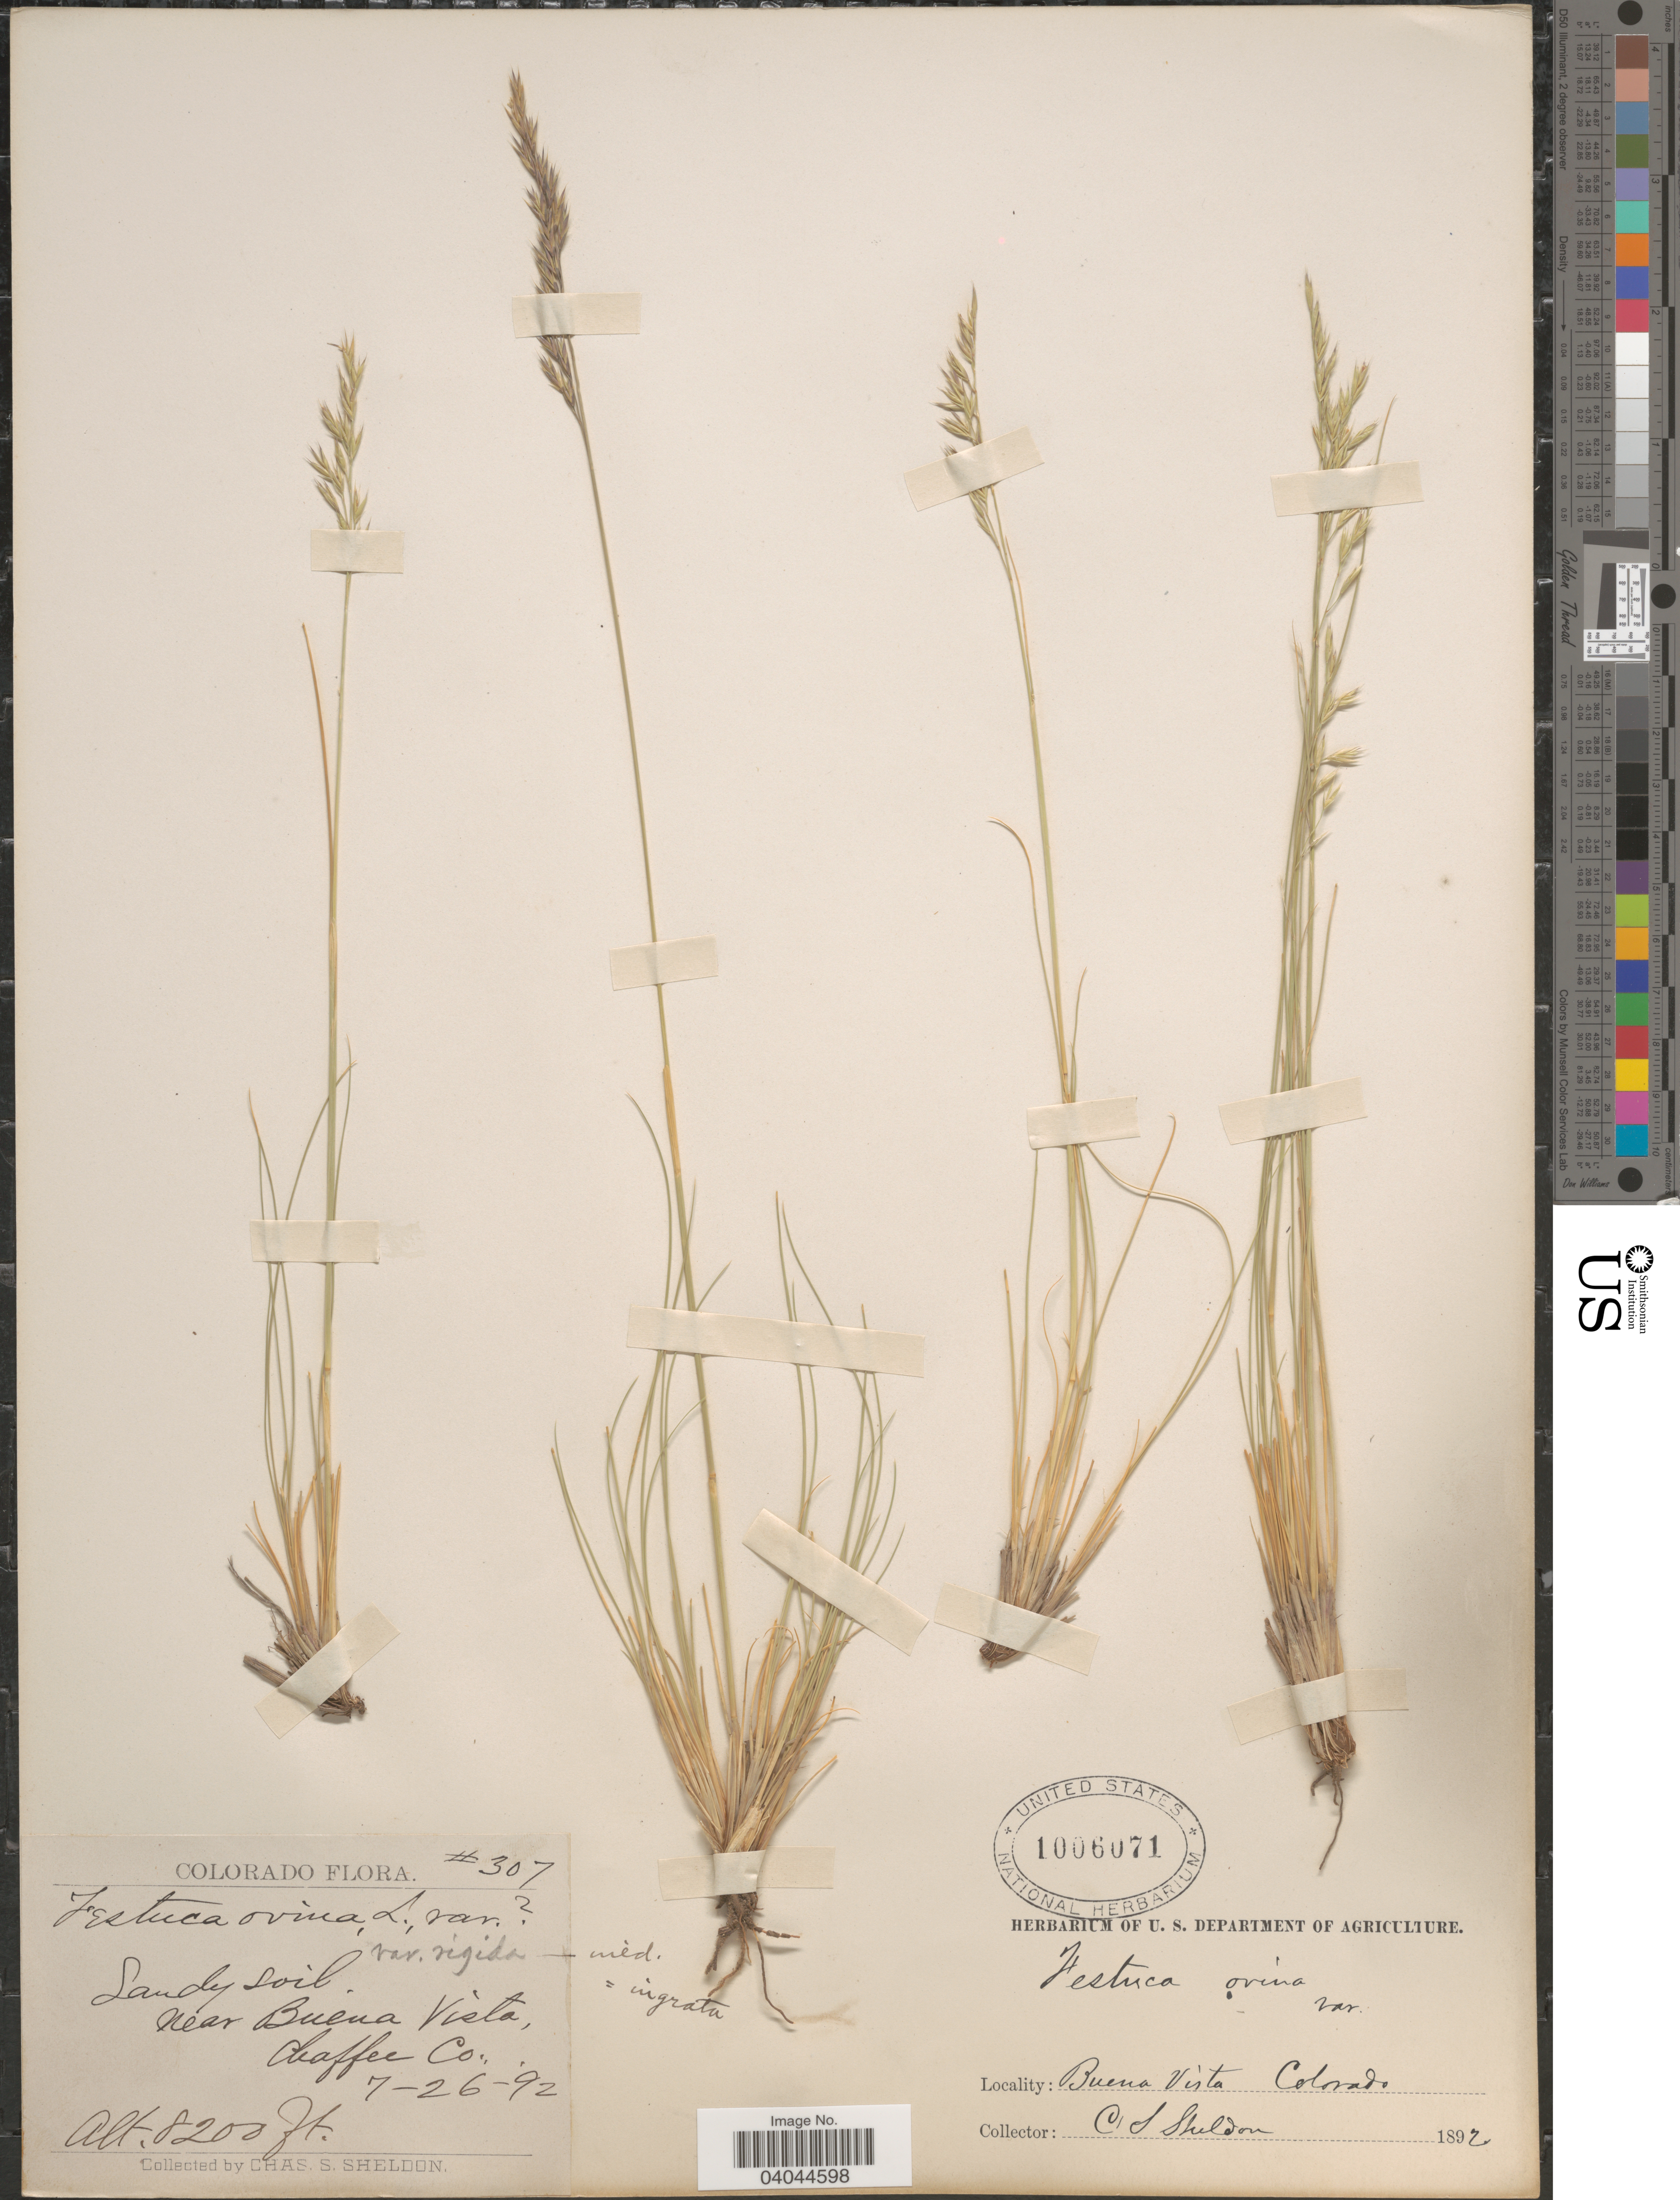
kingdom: Plantae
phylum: Tracheophyta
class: Liliopsida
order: Poales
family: Poaceae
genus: Festuca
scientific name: Festuca ovina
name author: L.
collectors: C. S. Sheldon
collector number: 307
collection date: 1892-07-26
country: United States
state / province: Colorado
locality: Sandy soil near Buena Vista. Chaffee Co.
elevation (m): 2499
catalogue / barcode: US 1006071